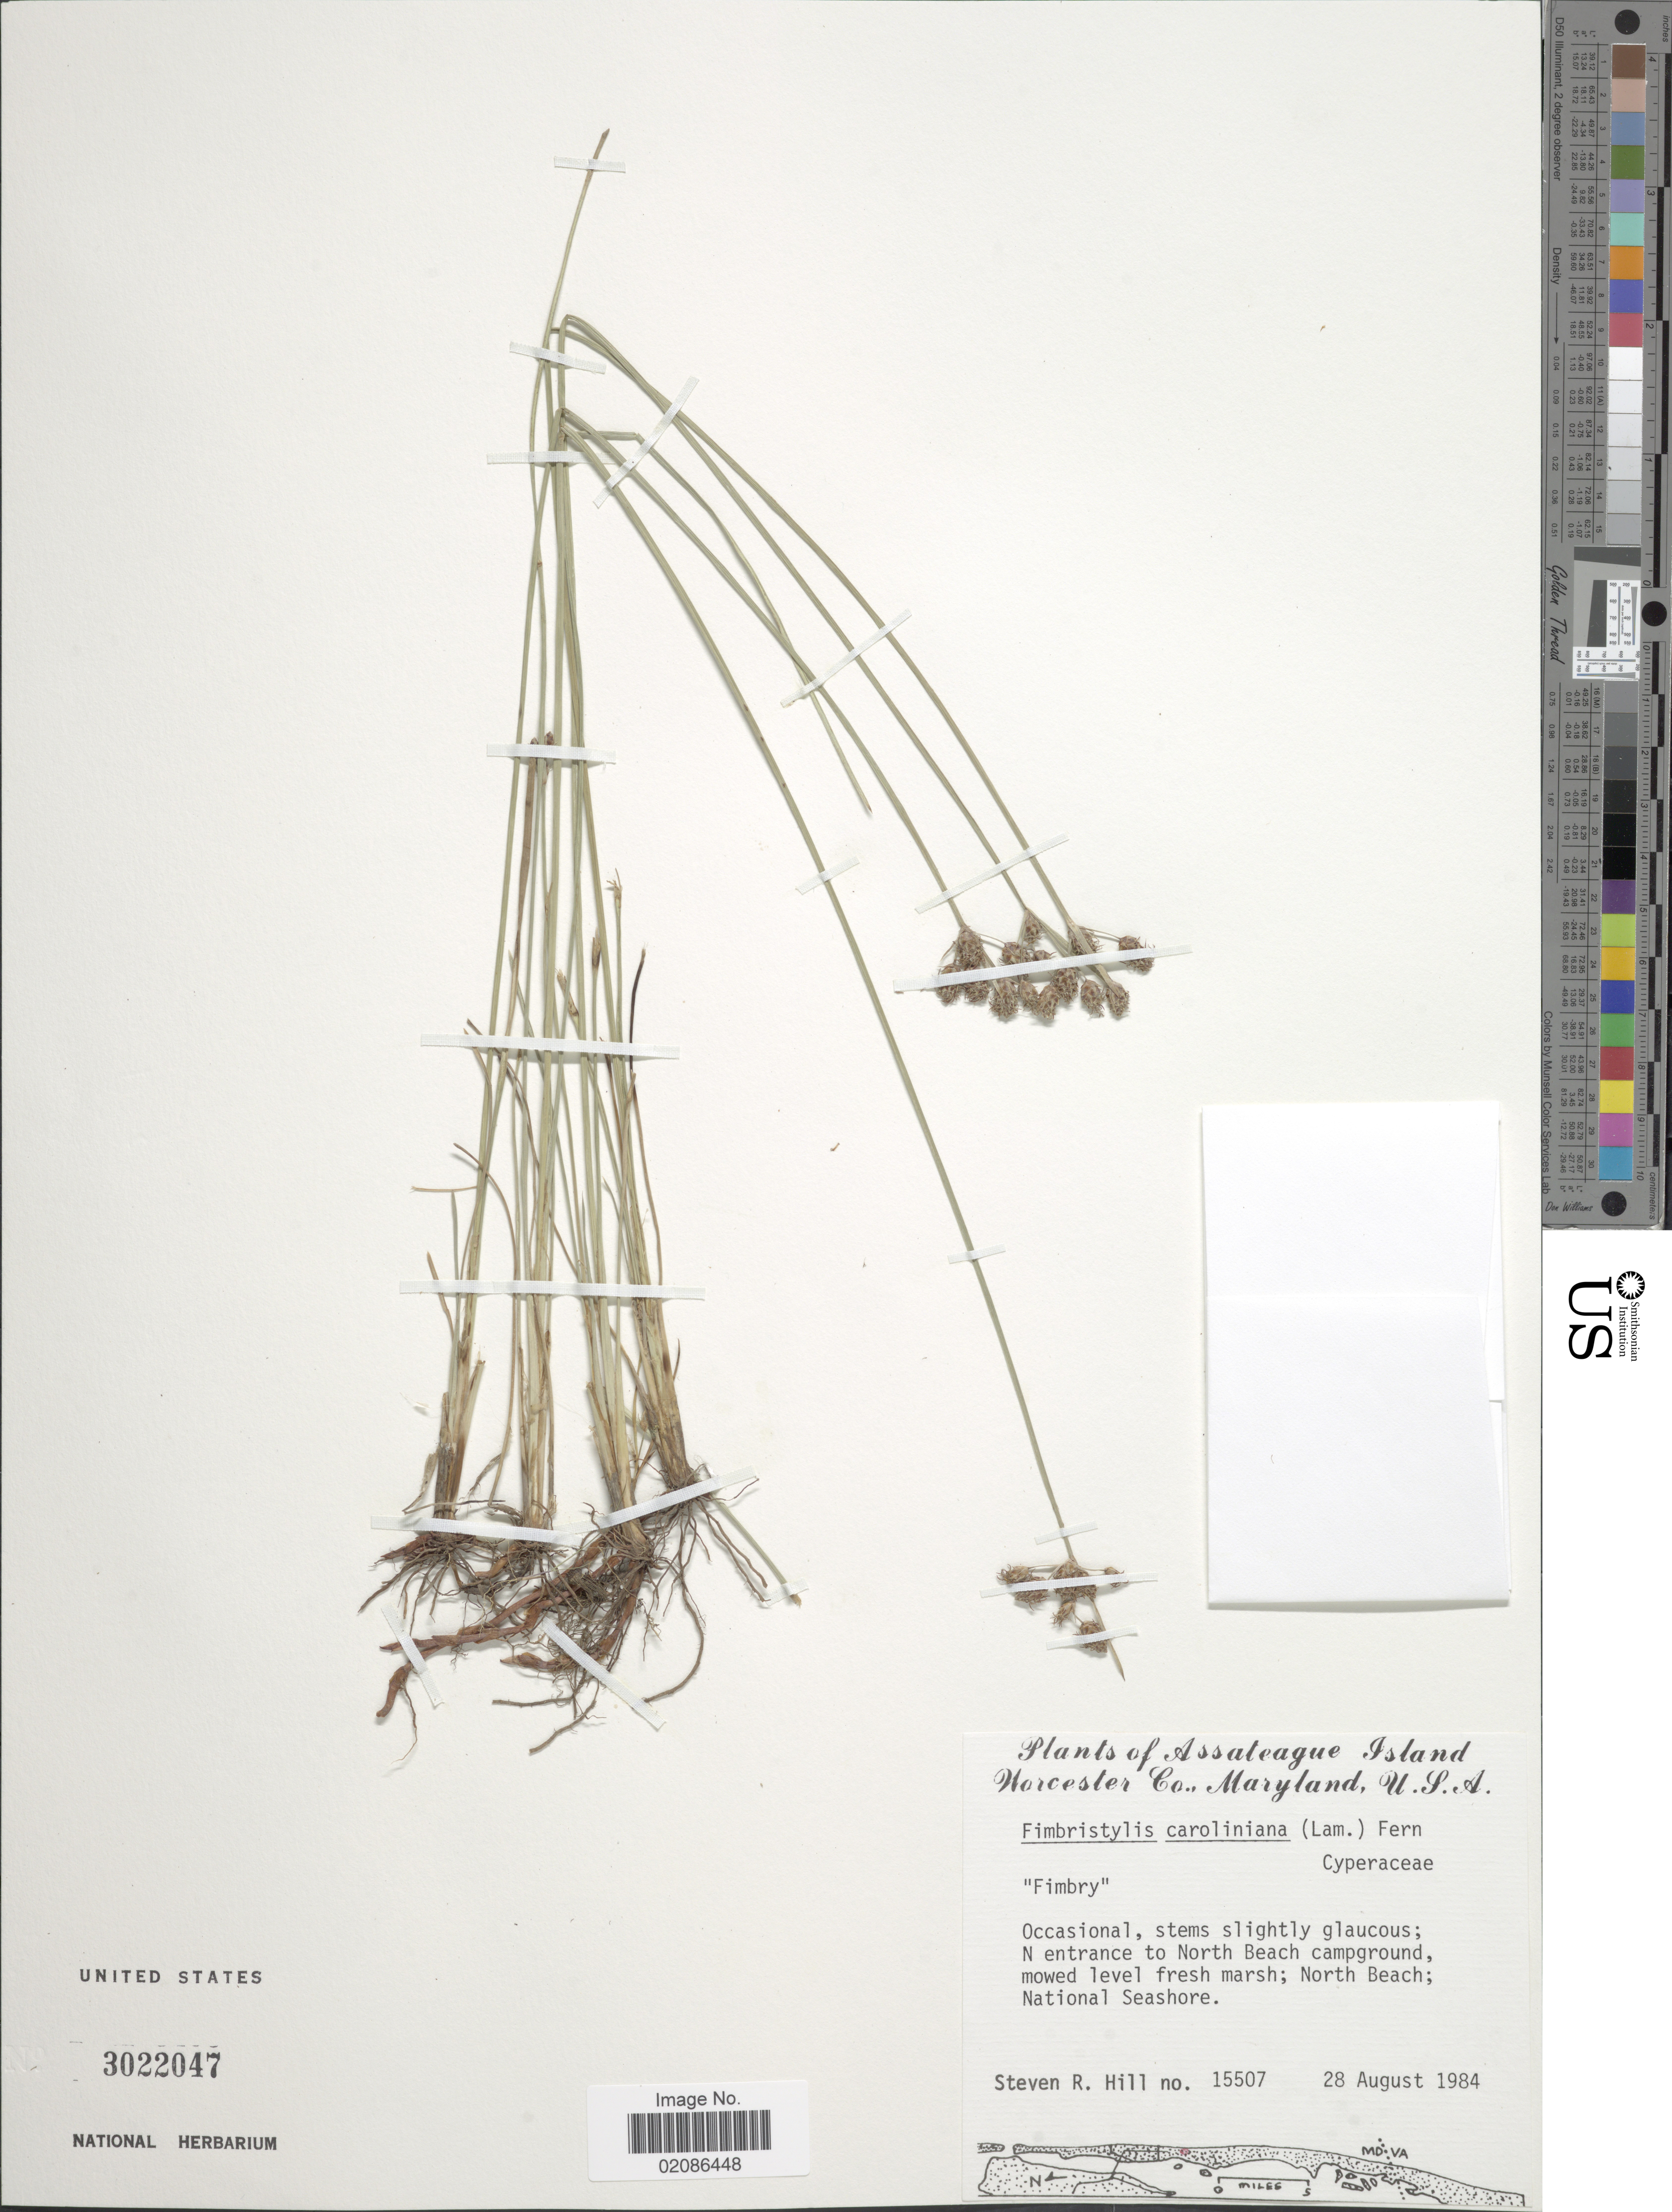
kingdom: Plantae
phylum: Tracheophyta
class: Liliopsida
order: Poales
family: Cyperaceae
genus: Fimbristylis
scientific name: Fimbristylis caroliniana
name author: (Lam.) Fernald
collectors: S. R. Hill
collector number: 15507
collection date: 1984-08-28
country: United States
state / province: Maryland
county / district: Worcester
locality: Assateague Island Worcester Co, N entrance to North Beach campground, mowed level fresh marsh; North Beach; National Seashore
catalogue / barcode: US 3022047